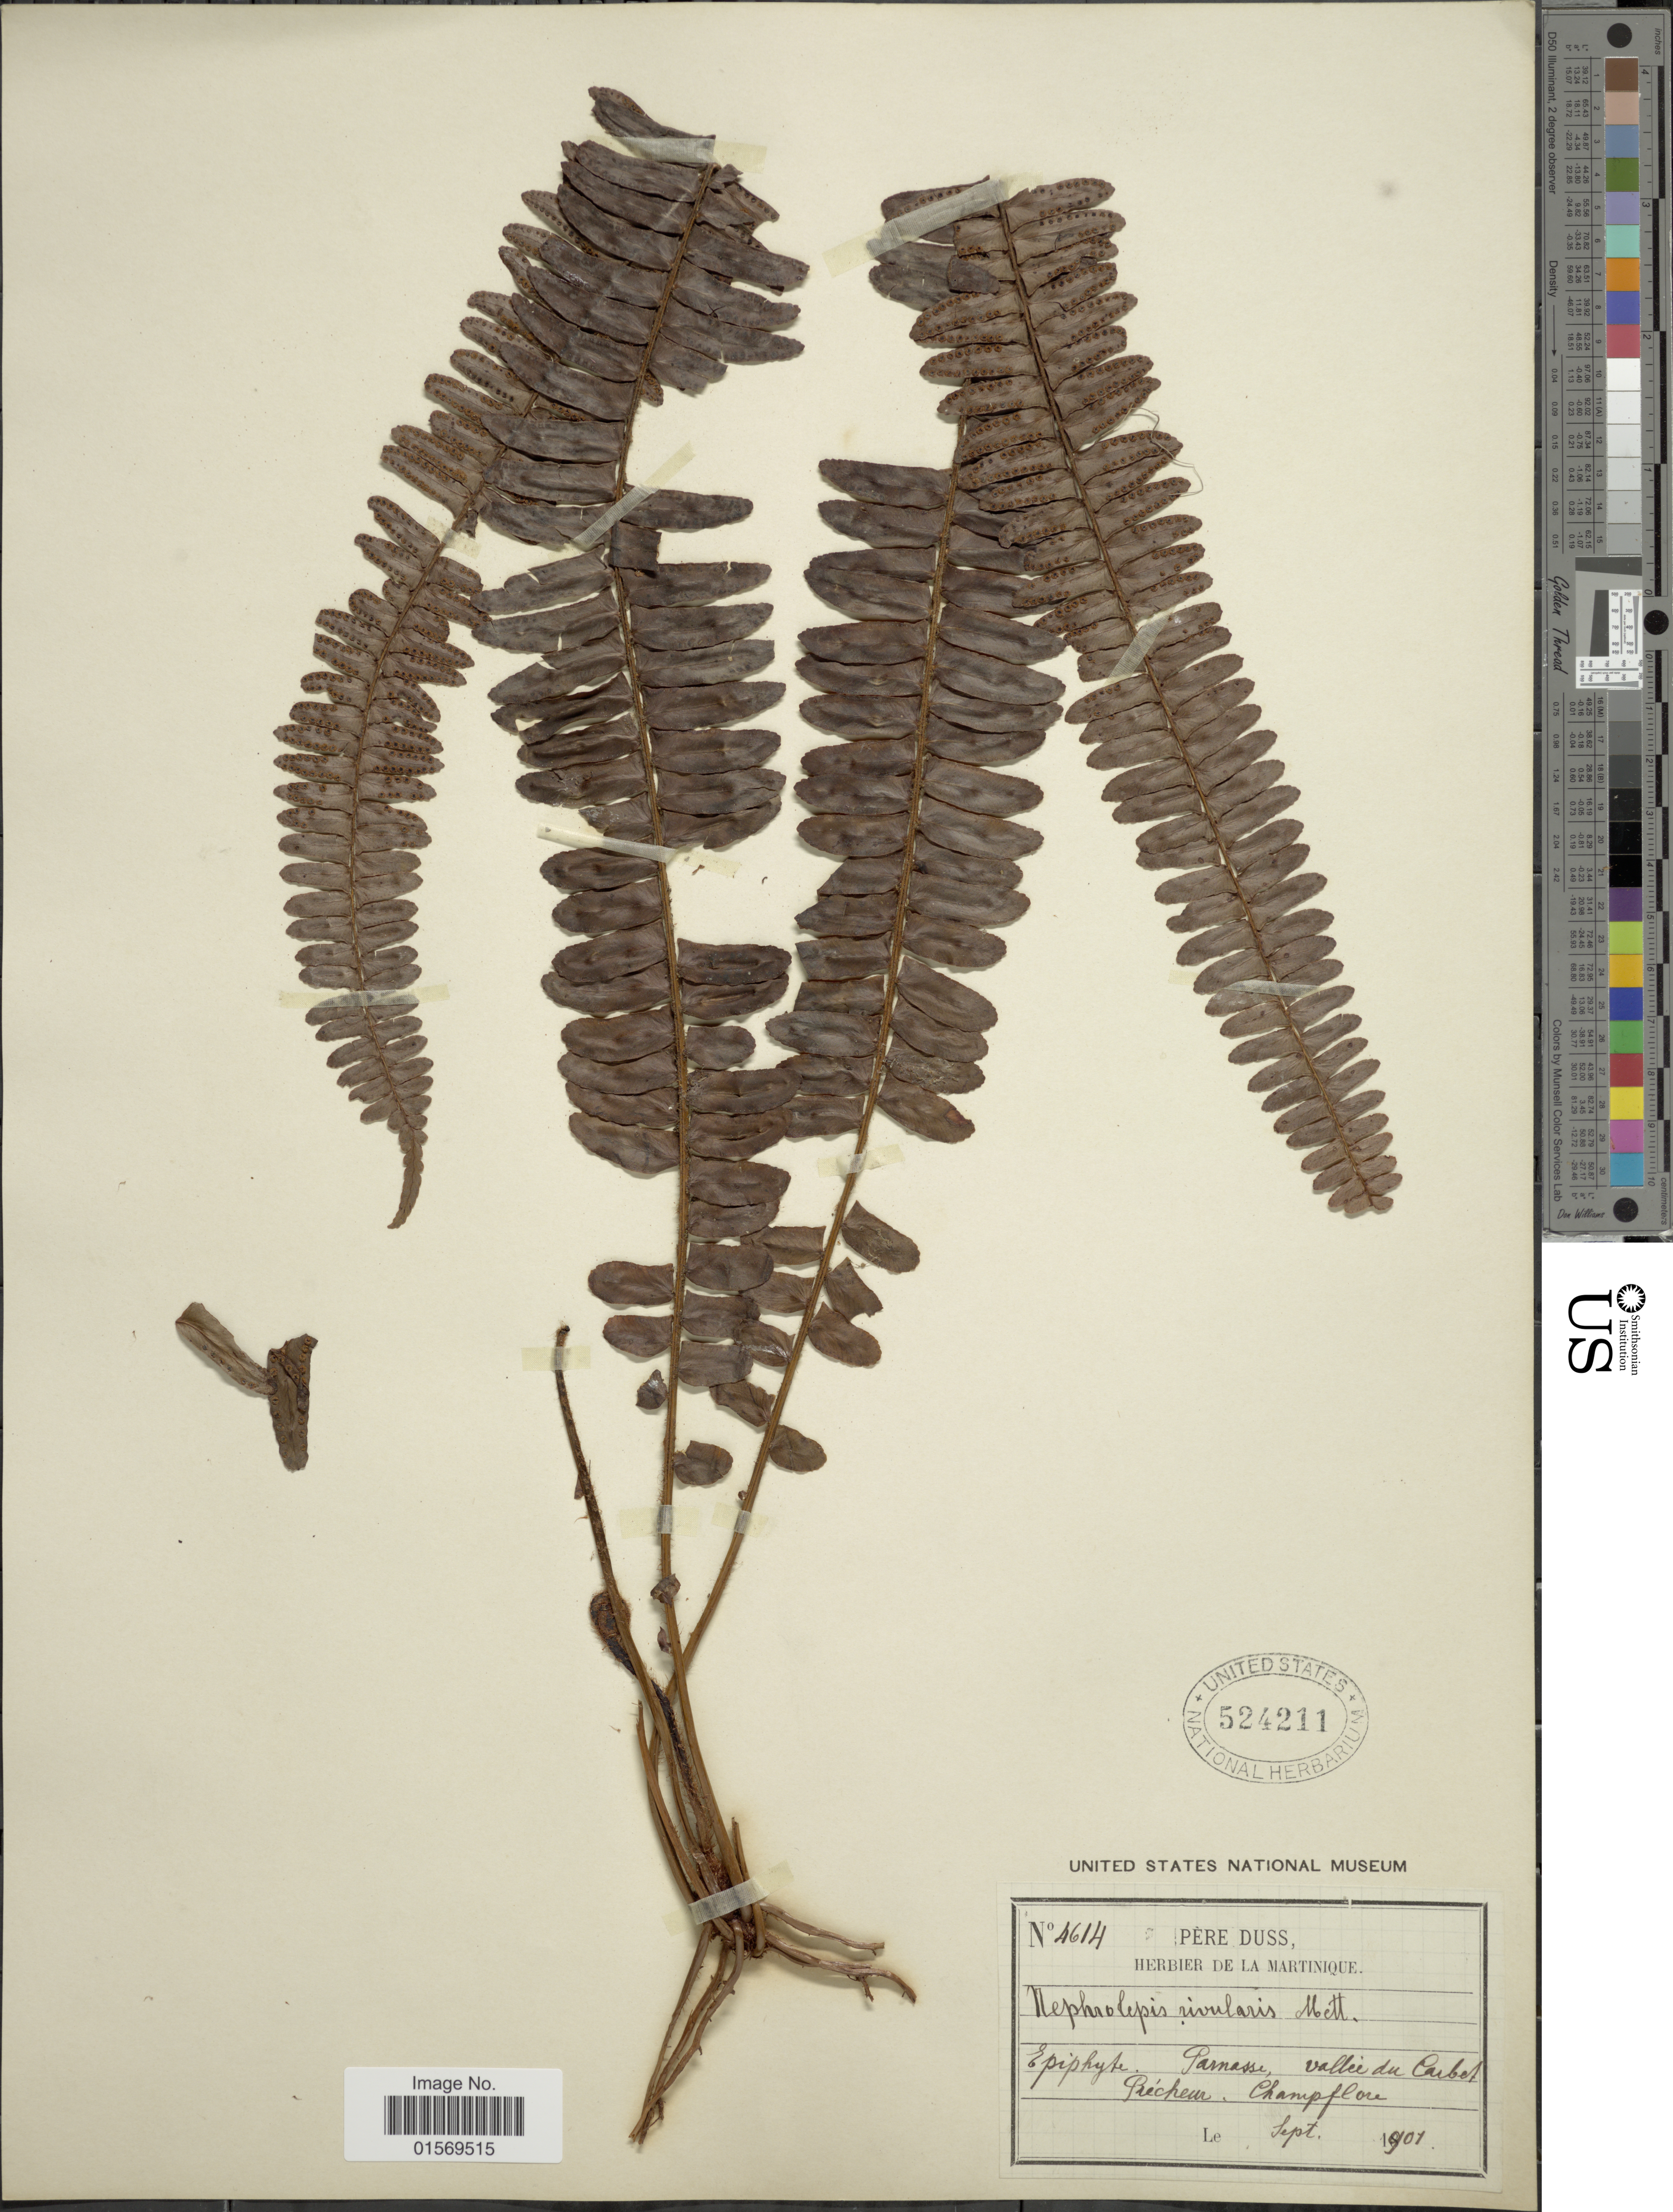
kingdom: Plantae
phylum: Tracheophyta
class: Polypodiopsida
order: Polypodiales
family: Nephrolepidaceae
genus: Nephrolepis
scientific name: Nephrolepis rivularis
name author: (Vahl) Mett. ex Krug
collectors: Père Duss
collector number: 4614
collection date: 1901-09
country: Martinique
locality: Panasse, vallee du Carbet Precheur, Champflore.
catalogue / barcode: US 524211